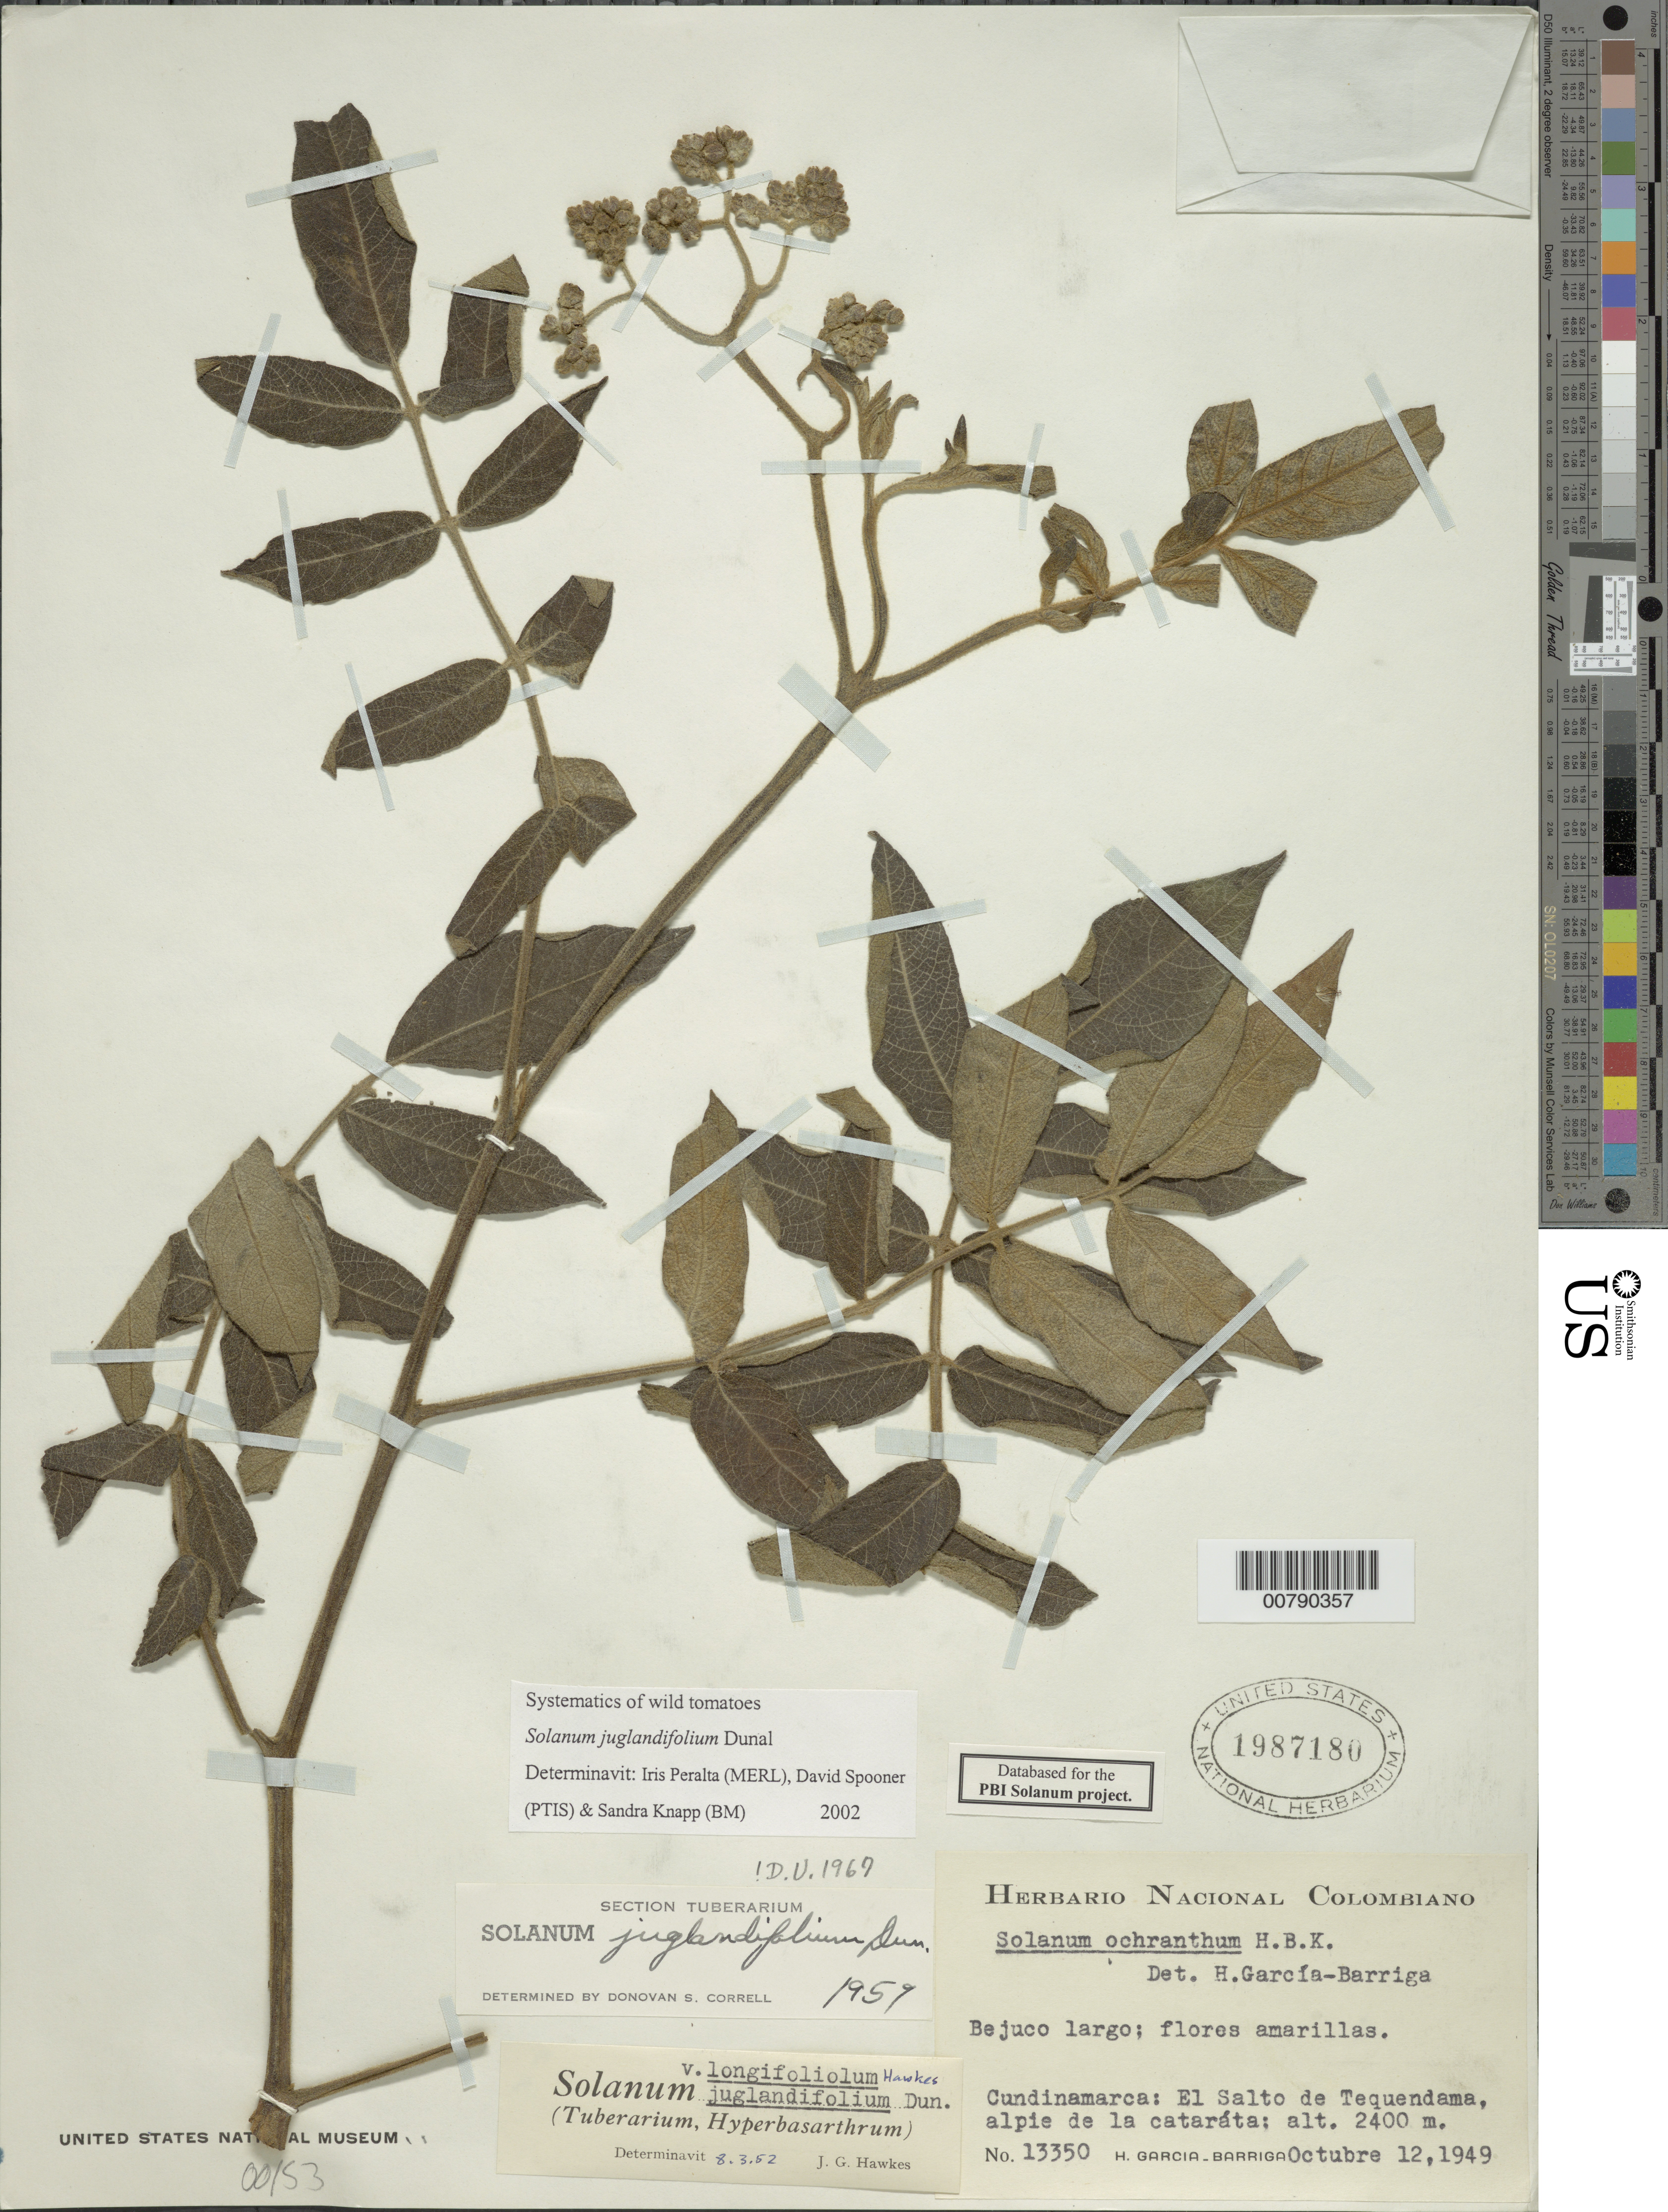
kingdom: Plantae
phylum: Tracheophyta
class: Magnoliopsida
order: Solanales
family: Solanaceae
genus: Solanum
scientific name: Solanum juglandifolium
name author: Dunal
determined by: Peralta, Iris E.; Knapp, S. D.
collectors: H. García Barriga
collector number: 13350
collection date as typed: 12 Oct 1949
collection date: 1949-10-12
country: Colombia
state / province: Cundinamarca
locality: El Salto de Tequendama, al pie de la catarata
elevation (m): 2400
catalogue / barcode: US 1987180